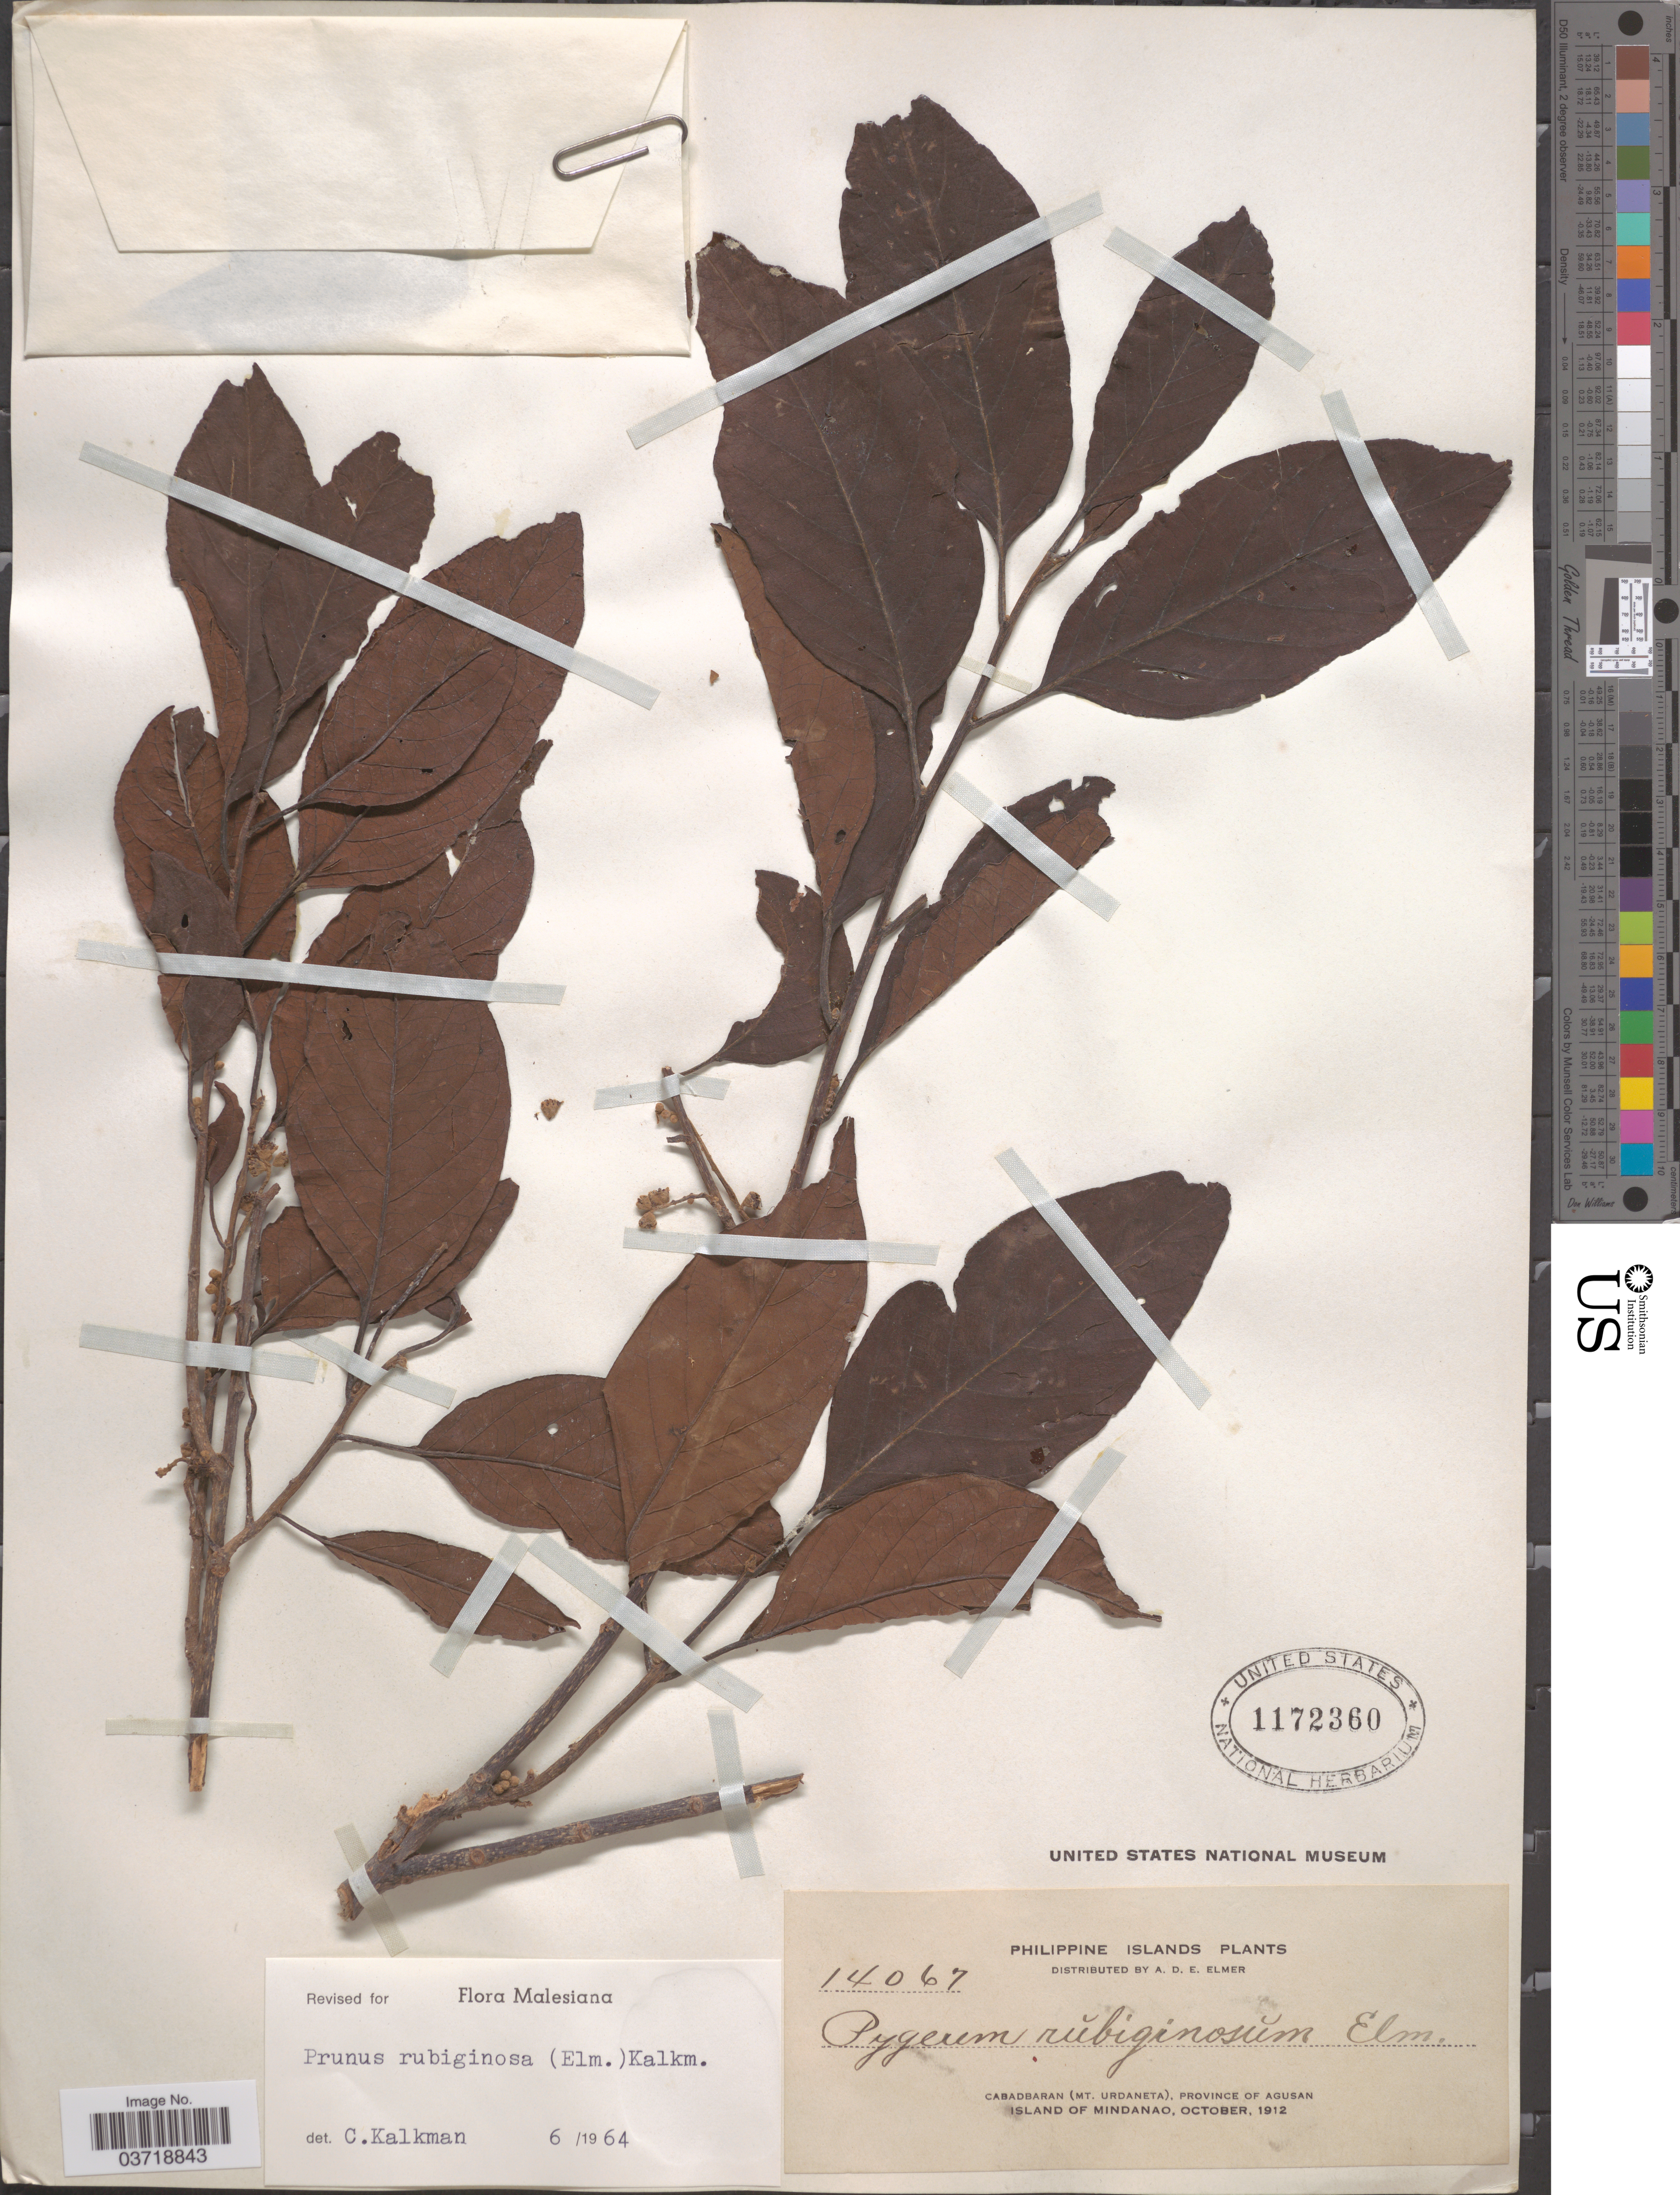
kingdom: Plantae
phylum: Tracheophyta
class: Magnoliopsida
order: Rosales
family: Rosaceae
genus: Prunus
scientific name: Prunus rubiginosa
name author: (Elmer) Kalkman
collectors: A. D. E. Elmer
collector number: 14067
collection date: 1912-10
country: Philippines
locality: Cabadbaran (Mt. Urdaneta), Province of Agusan. Island of Mindanao.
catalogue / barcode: US 1172360